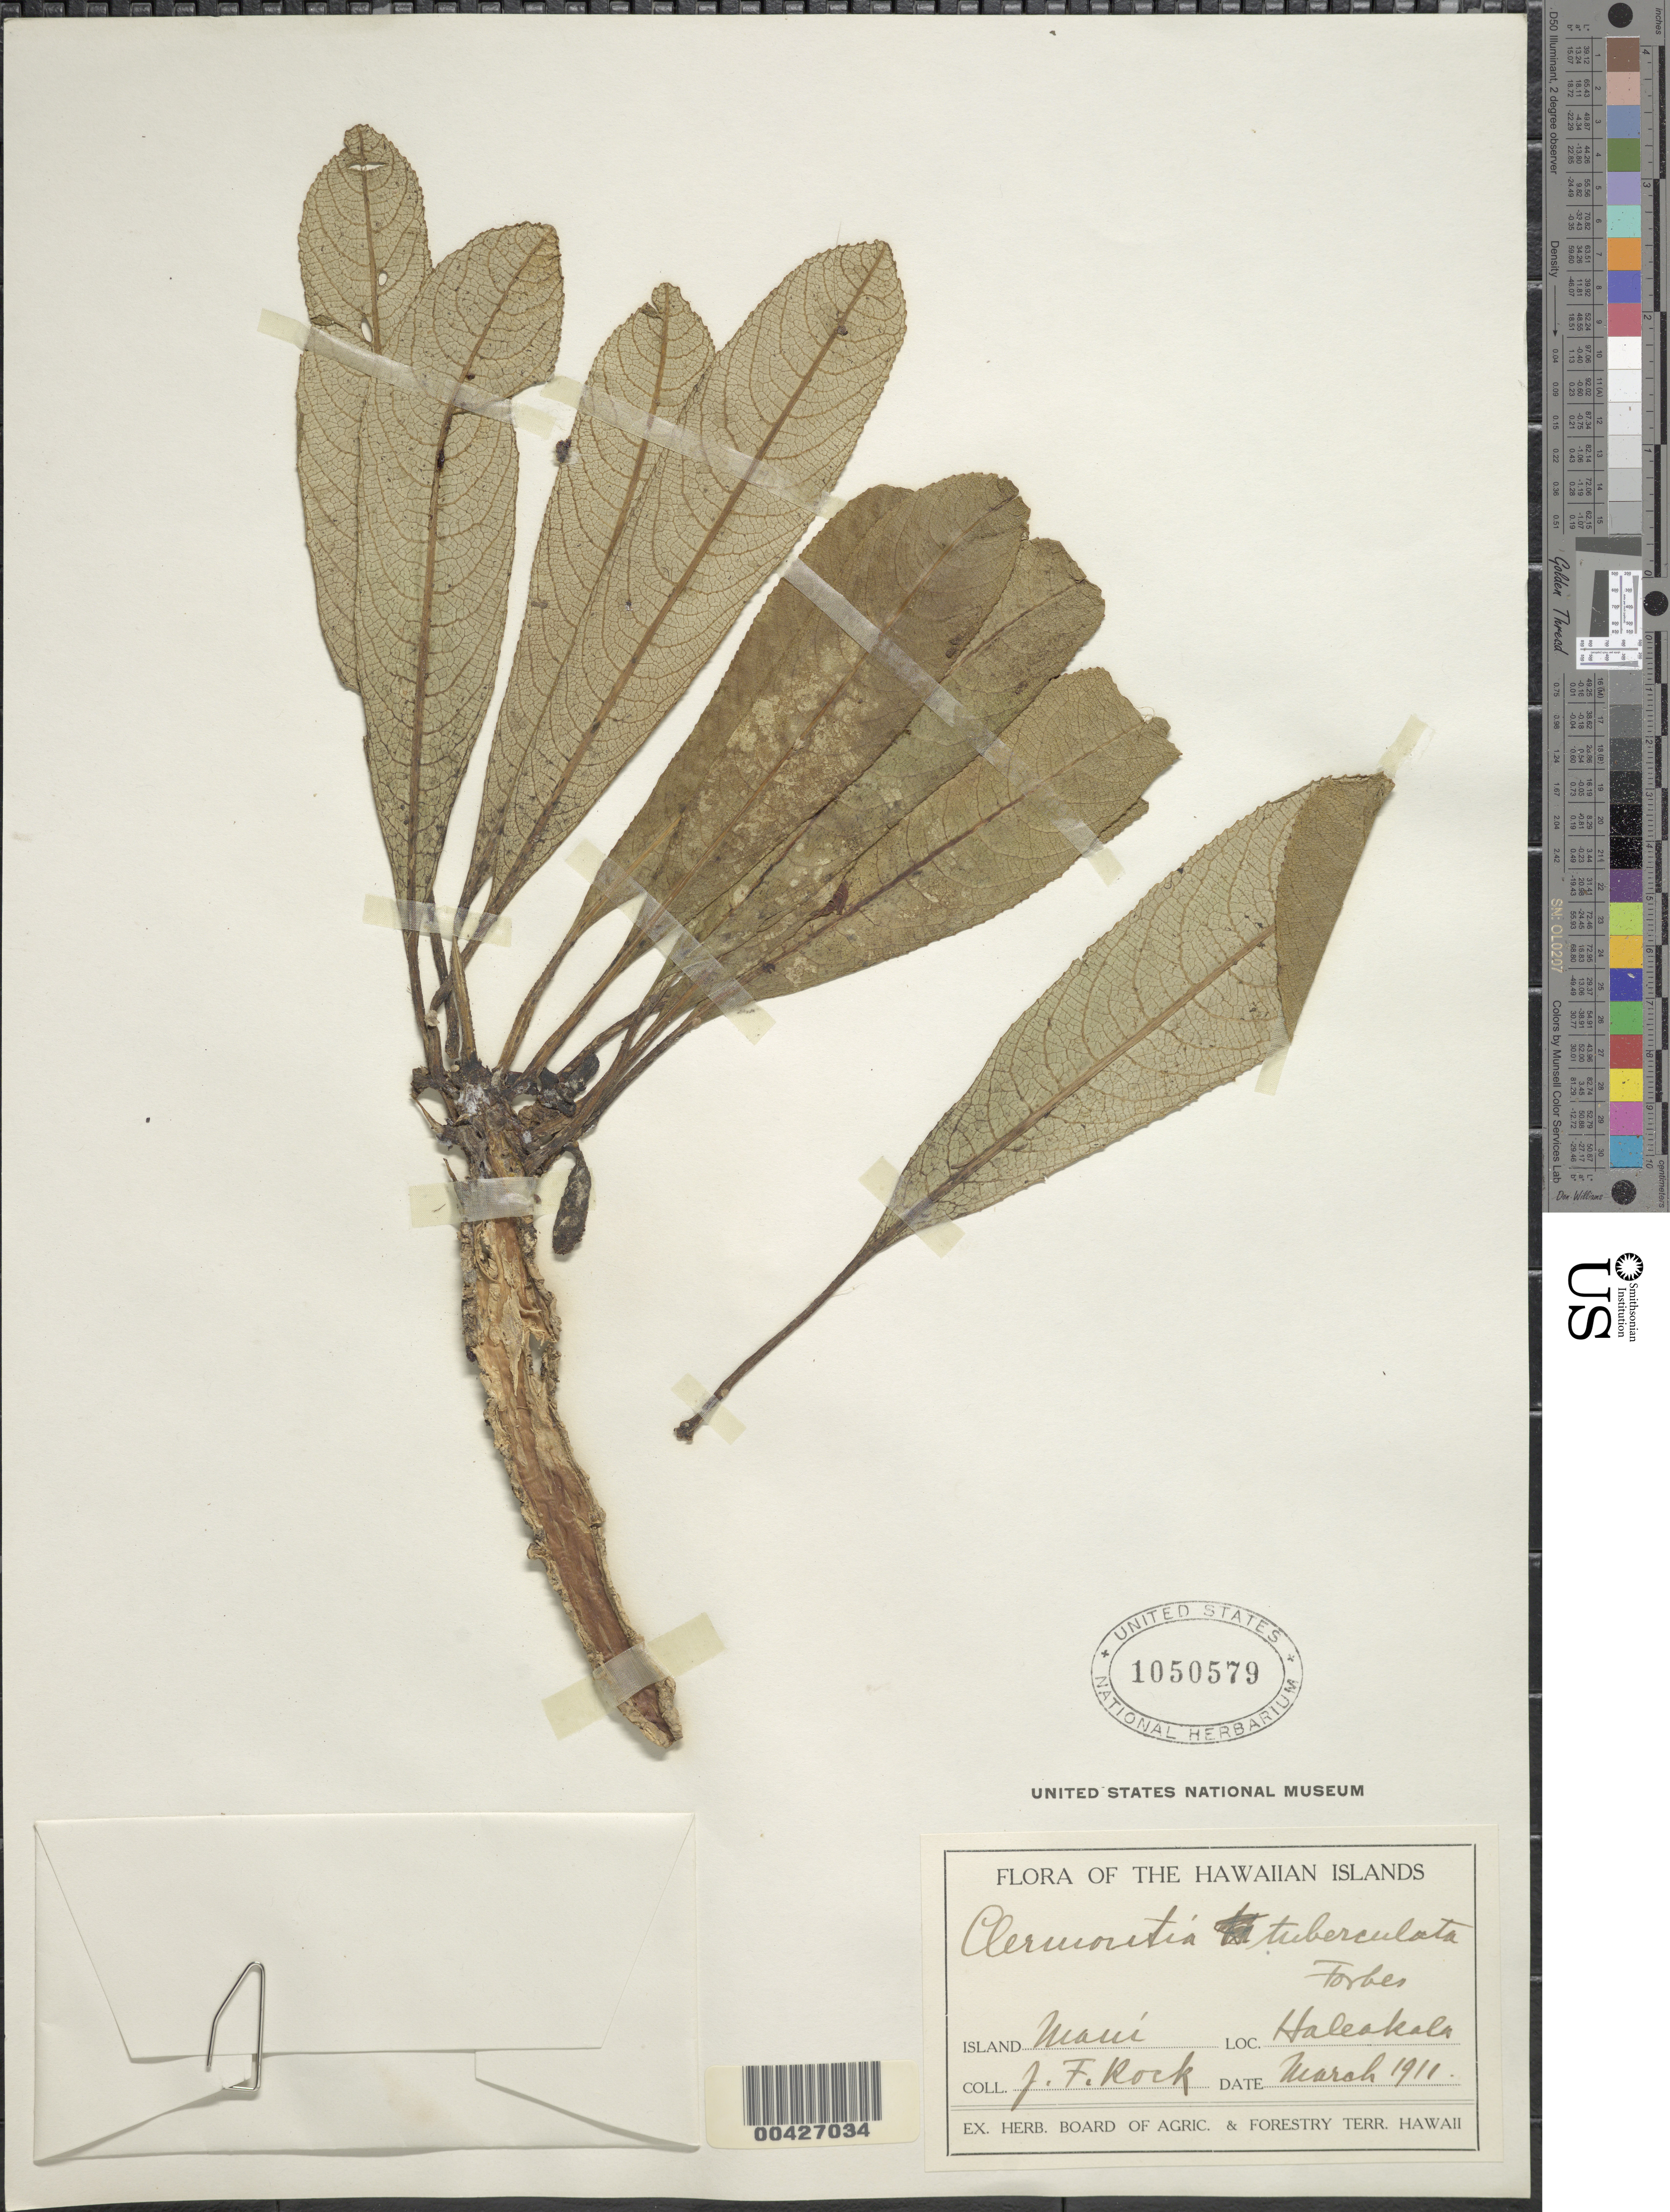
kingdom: Plantae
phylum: Tracheophyta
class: Magnoliopsida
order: Asterales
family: Campanulaceae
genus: Clermontia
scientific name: Clermontia tuberculata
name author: C.N. Forbes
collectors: J. F. Rock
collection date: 1911-03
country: United States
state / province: Hawaii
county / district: Maui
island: Maui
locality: Haleakala.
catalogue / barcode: US 1050579